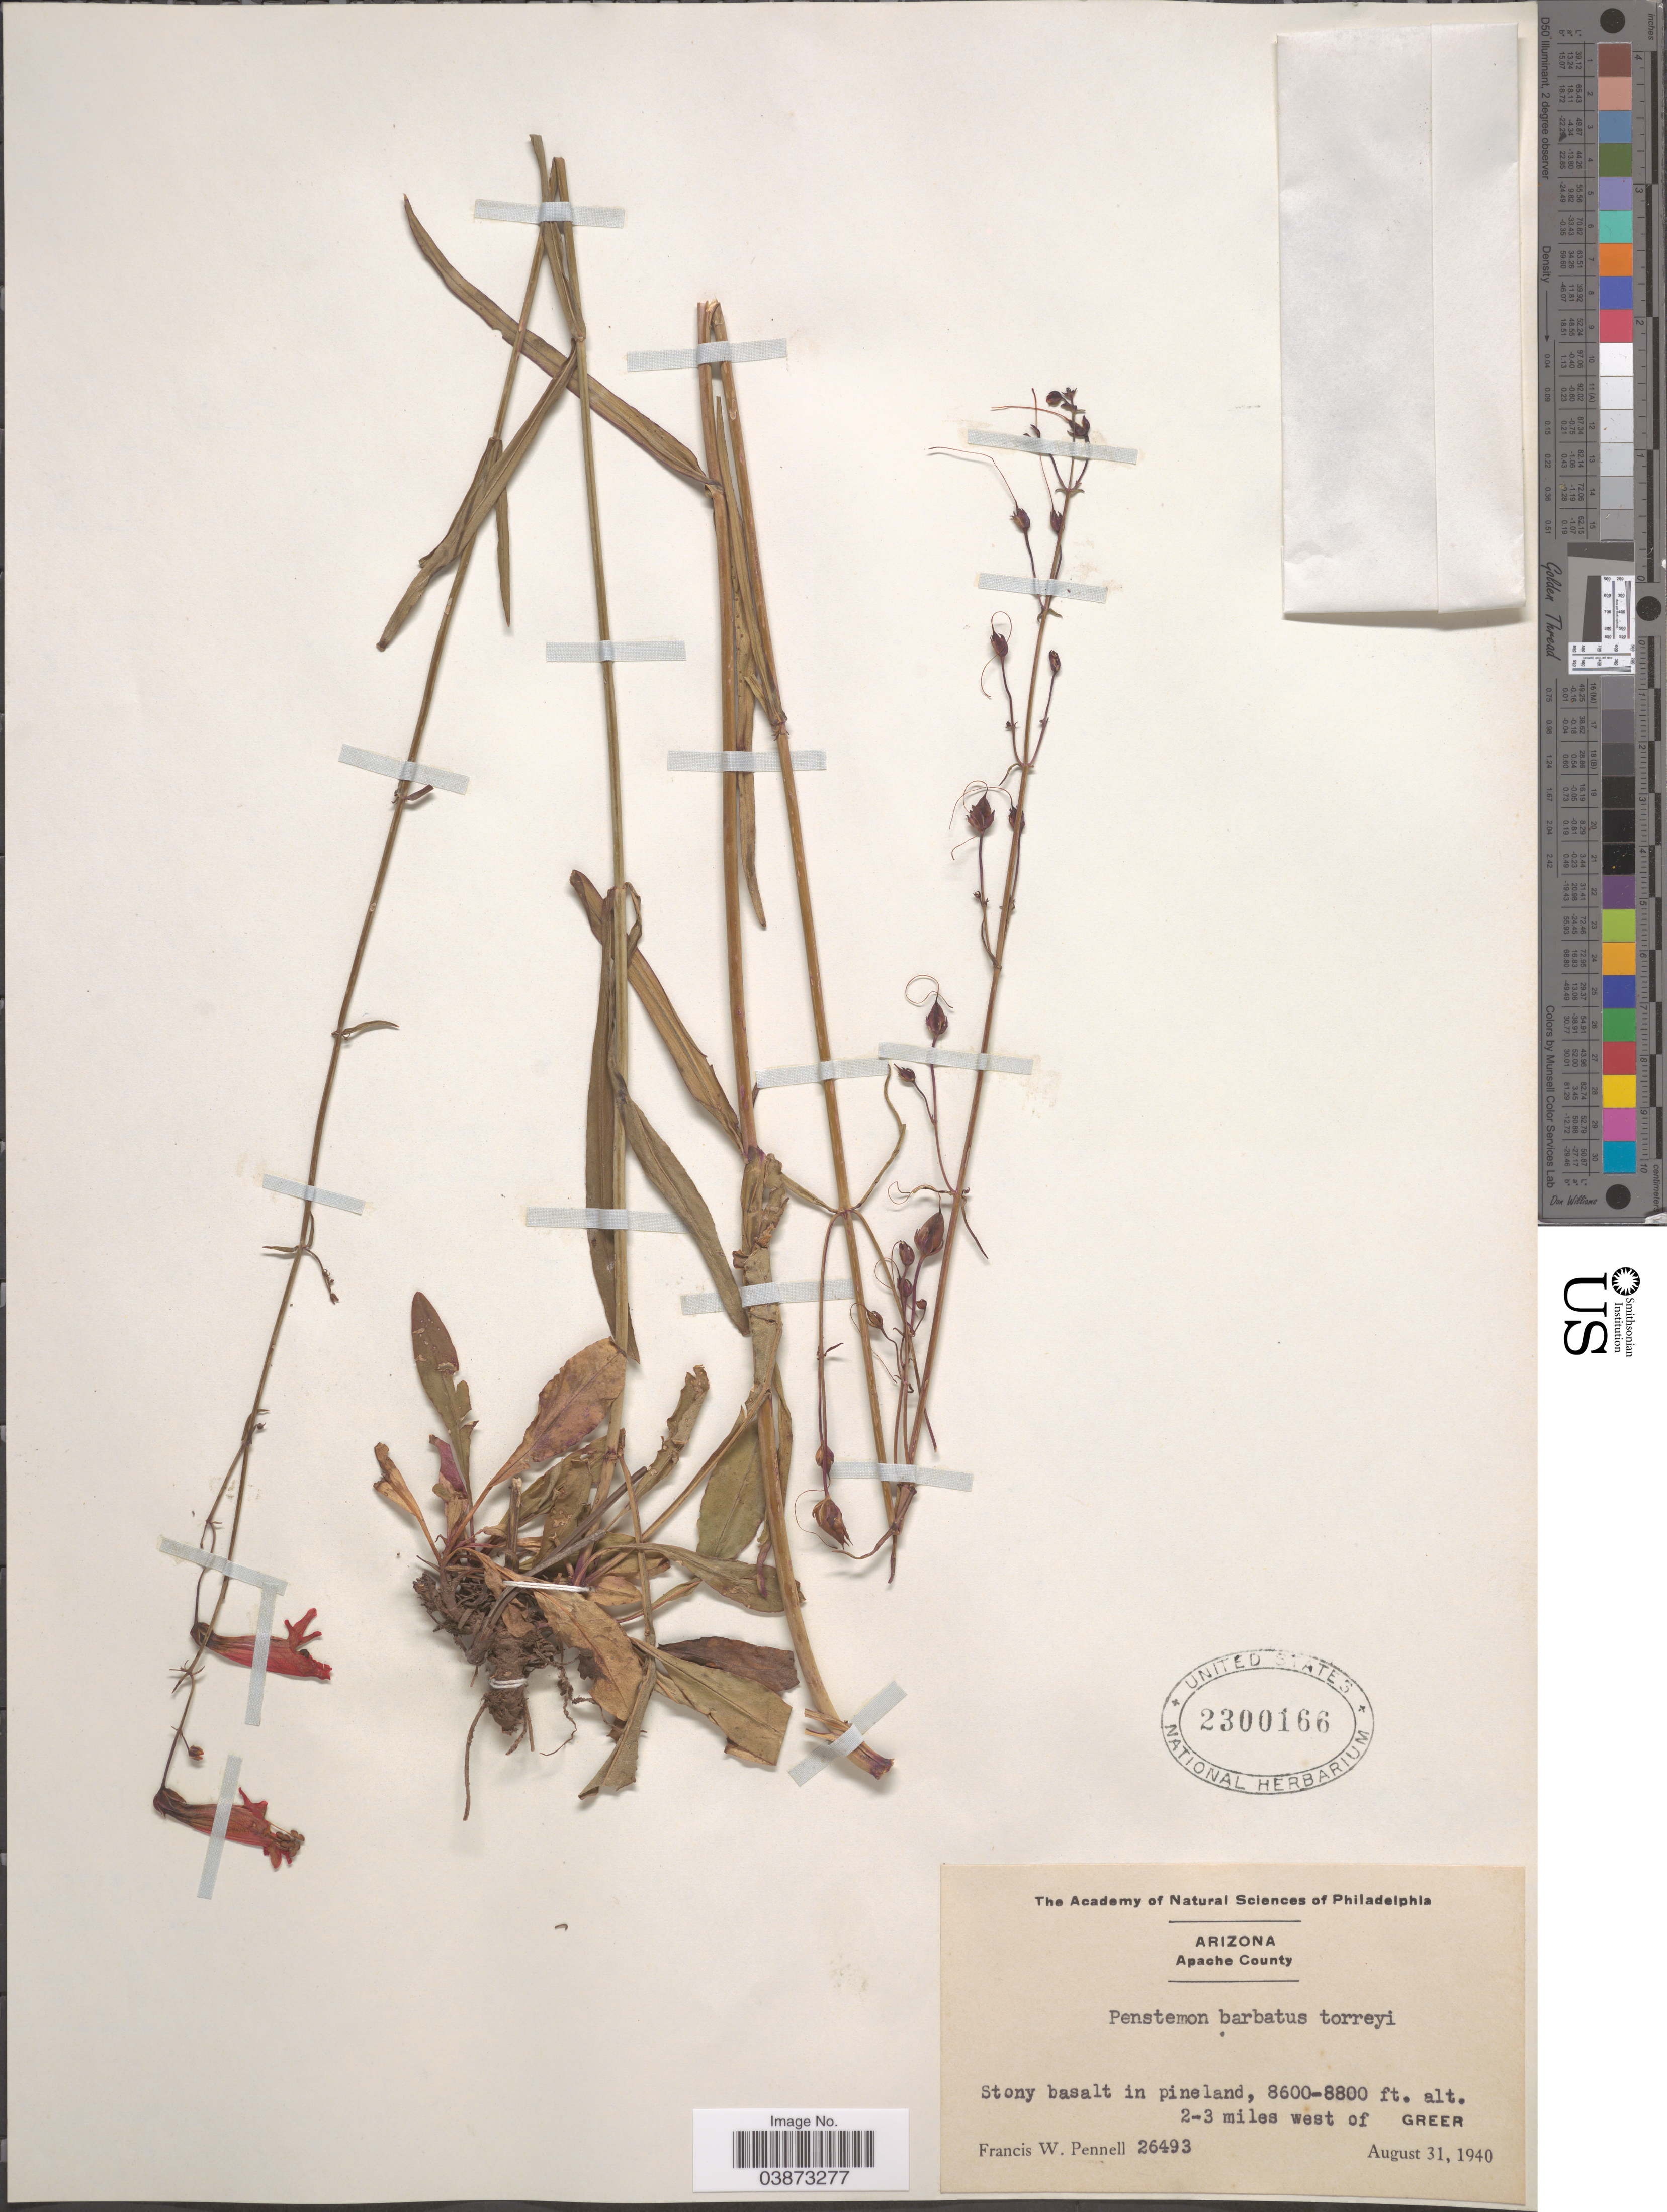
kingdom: Plantae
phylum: Tracheophyta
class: Magnoliopsida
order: Lamiales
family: Plantaginaceae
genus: Penstemon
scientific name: Penstemon barbatus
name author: (Cav.) Roth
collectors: F. W. Pennell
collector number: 26493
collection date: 1940-08-31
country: United States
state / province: Arizona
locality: Apache County. 2-3 miles west of Greer.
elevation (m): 2621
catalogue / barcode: US 2300166